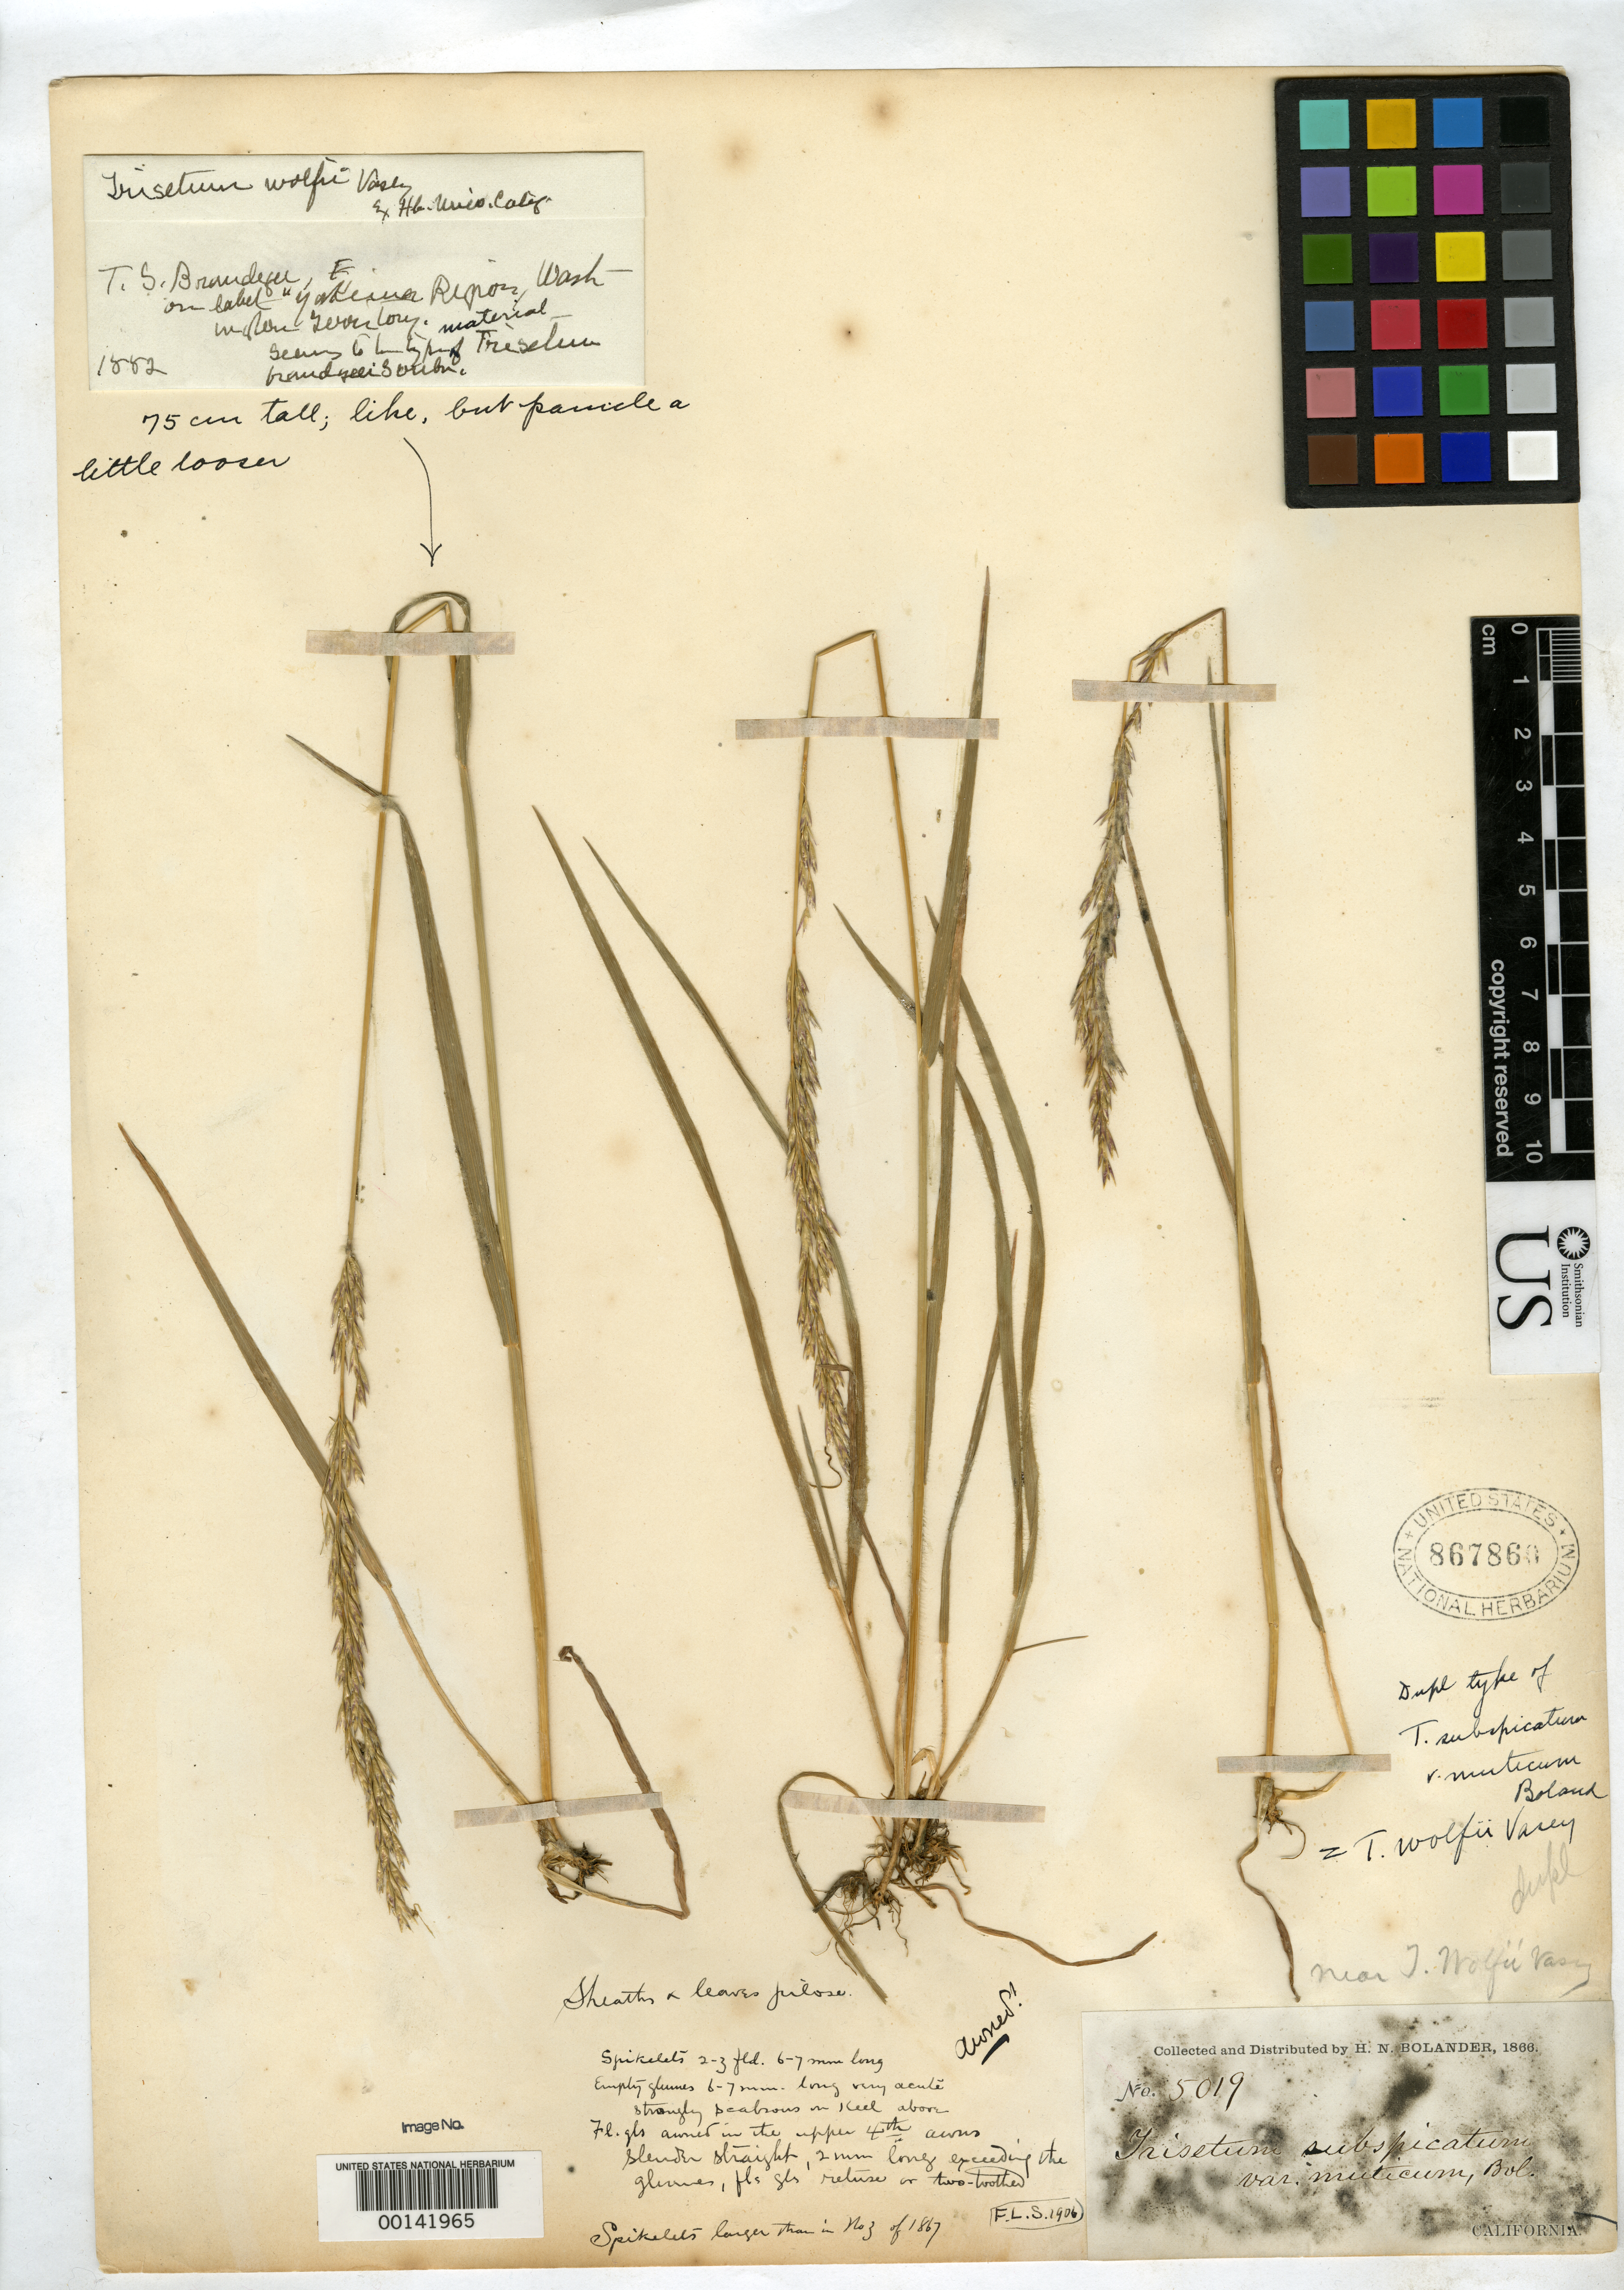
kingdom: Plantae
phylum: Tracheophyta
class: Liliopsida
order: Poales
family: Poaceae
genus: Trisetum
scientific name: Trisetum subspicatum var. muticum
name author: Bol. ex Thurb. in S. Watson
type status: Isotype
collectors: H. Bolander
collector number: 5019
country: United States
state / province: California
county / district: Tuolumne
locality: On the upper Tuolumne.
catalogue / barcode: US 867860